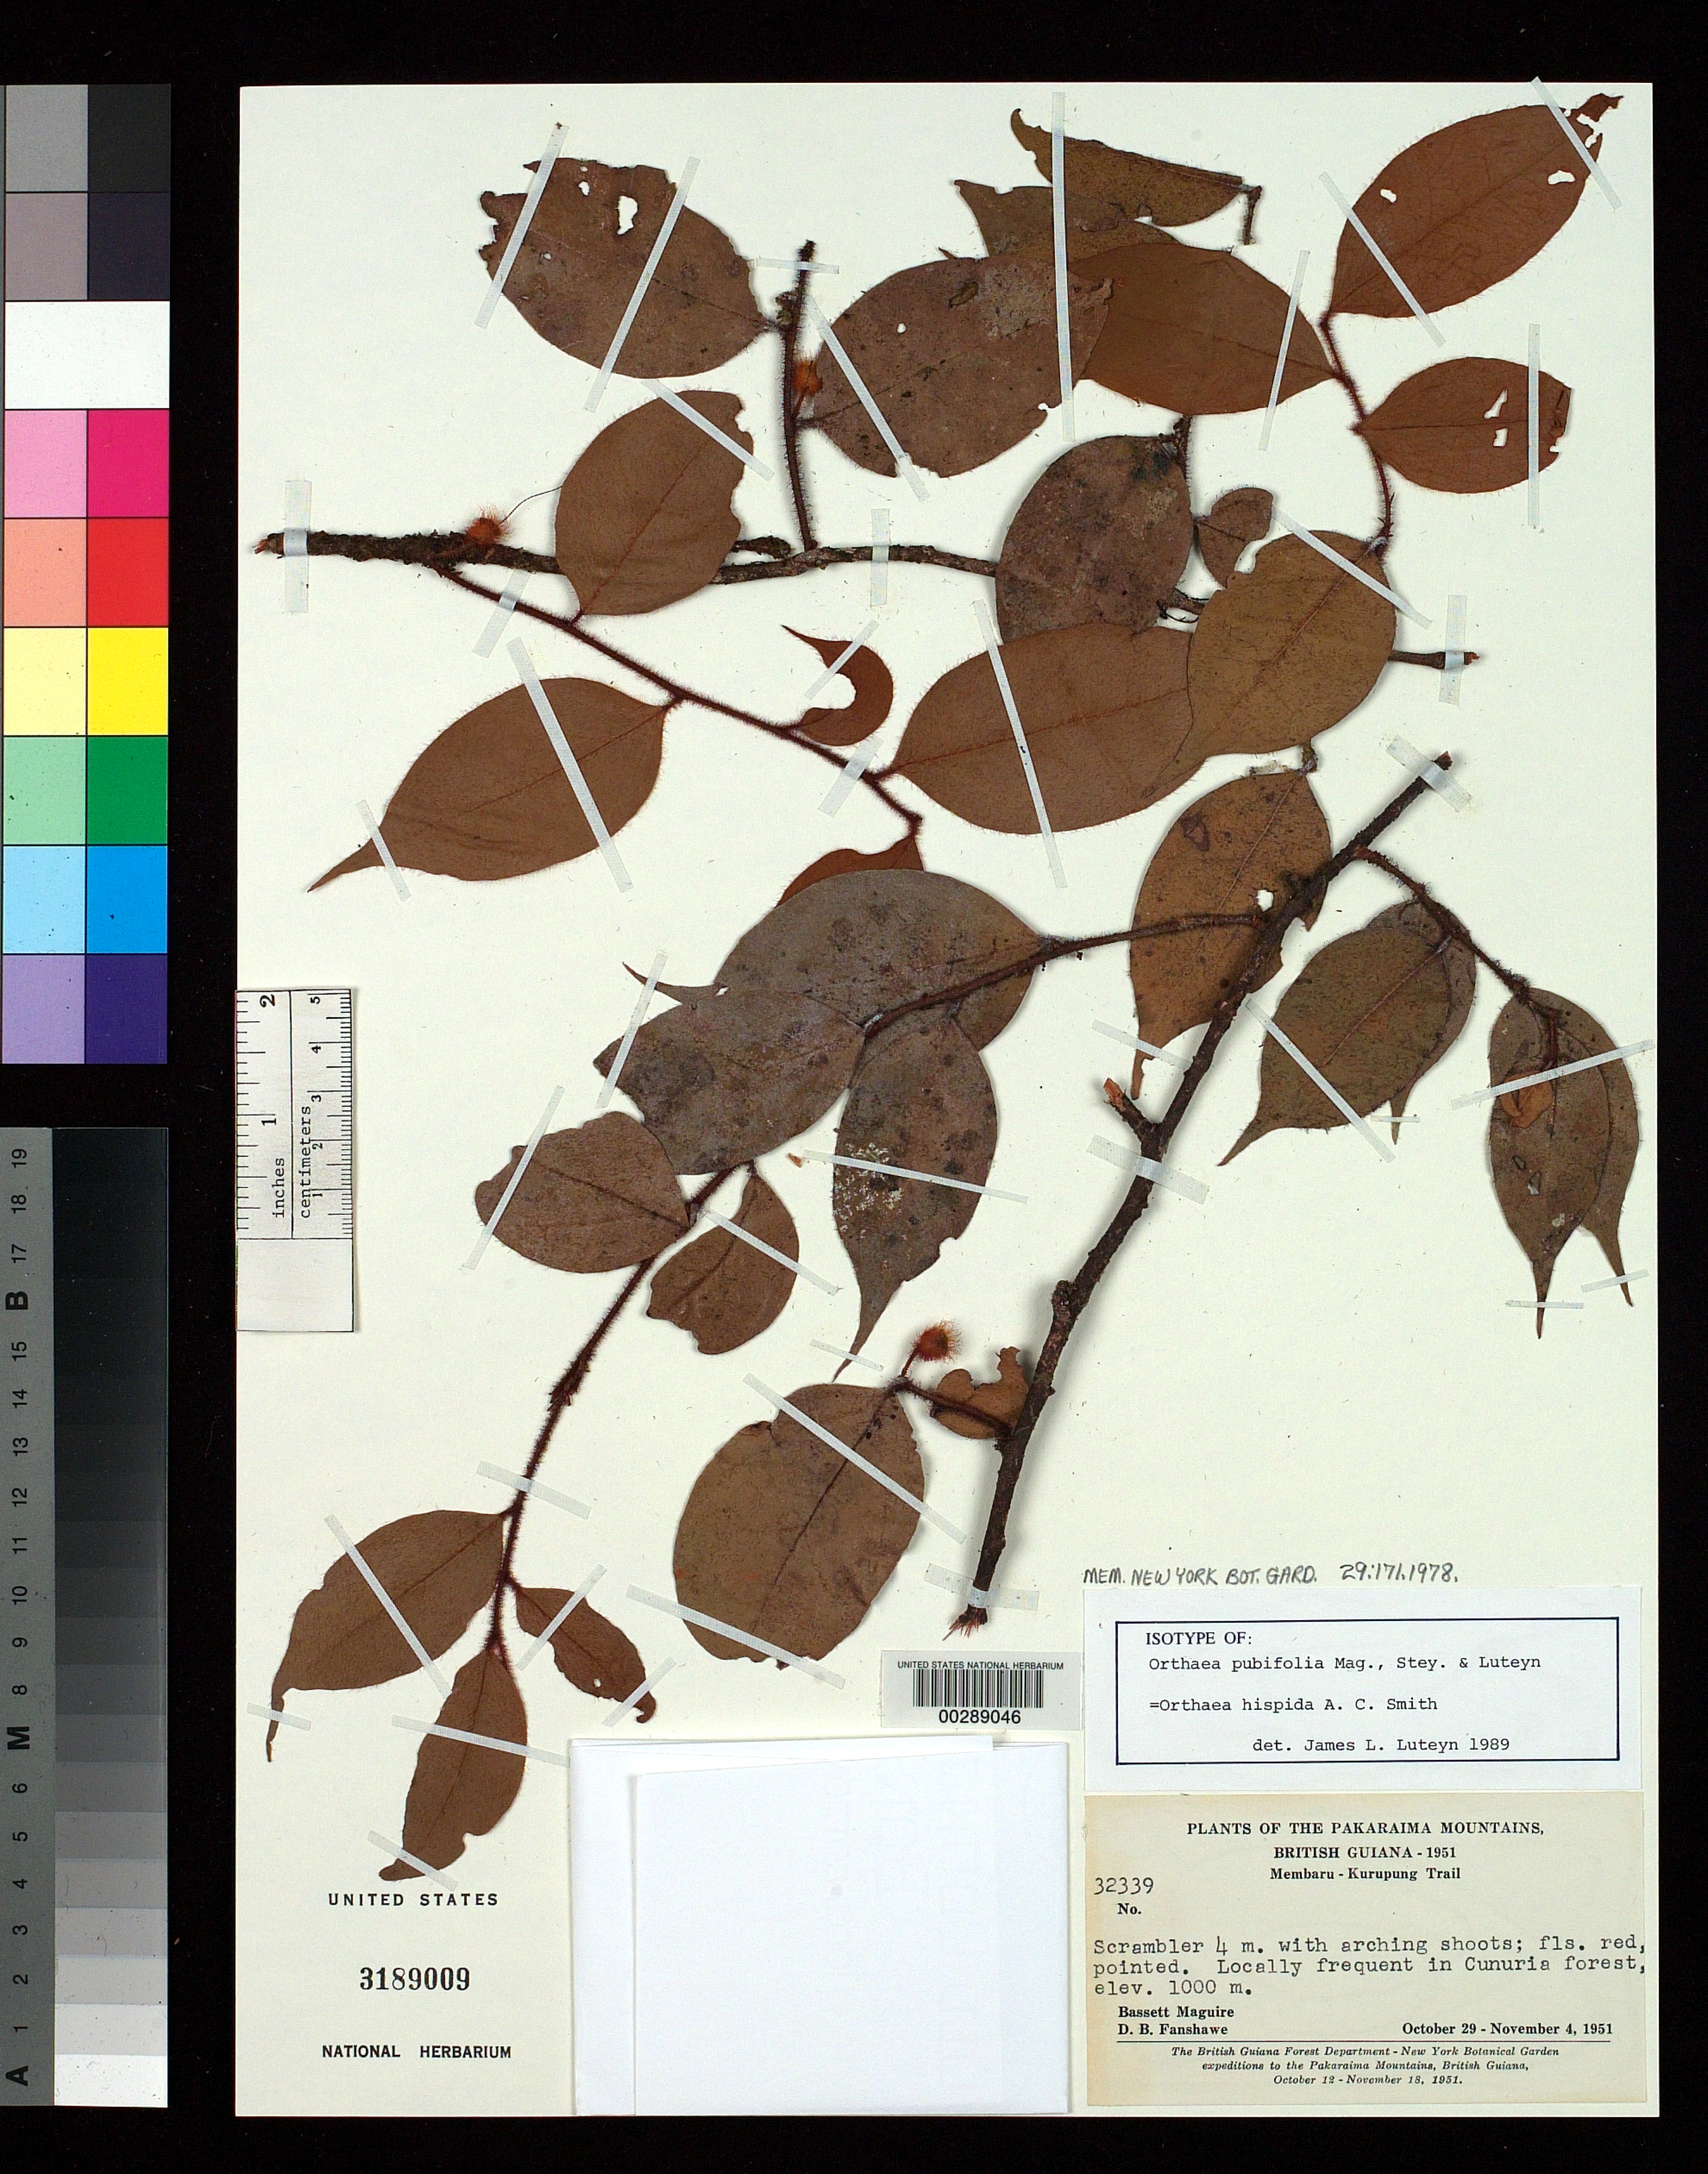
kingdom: Plantae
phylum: Tracheophyta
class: Magnoliopsida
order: Ericales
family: Ericaceae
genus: Orthaea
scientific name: Orthaea pubifolia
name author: Maguire et al.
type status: Isotype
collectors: B. Maguire & D. B. Fanshawe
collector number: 32339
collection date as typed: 29 Oct 1951 to 04 Nov 1951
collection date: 1951-10-29/1951-11-04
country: Guyana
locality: Membaru-Kurupung trail, Pakaraima Mountains.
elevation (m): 1000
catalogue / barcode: US 3189009